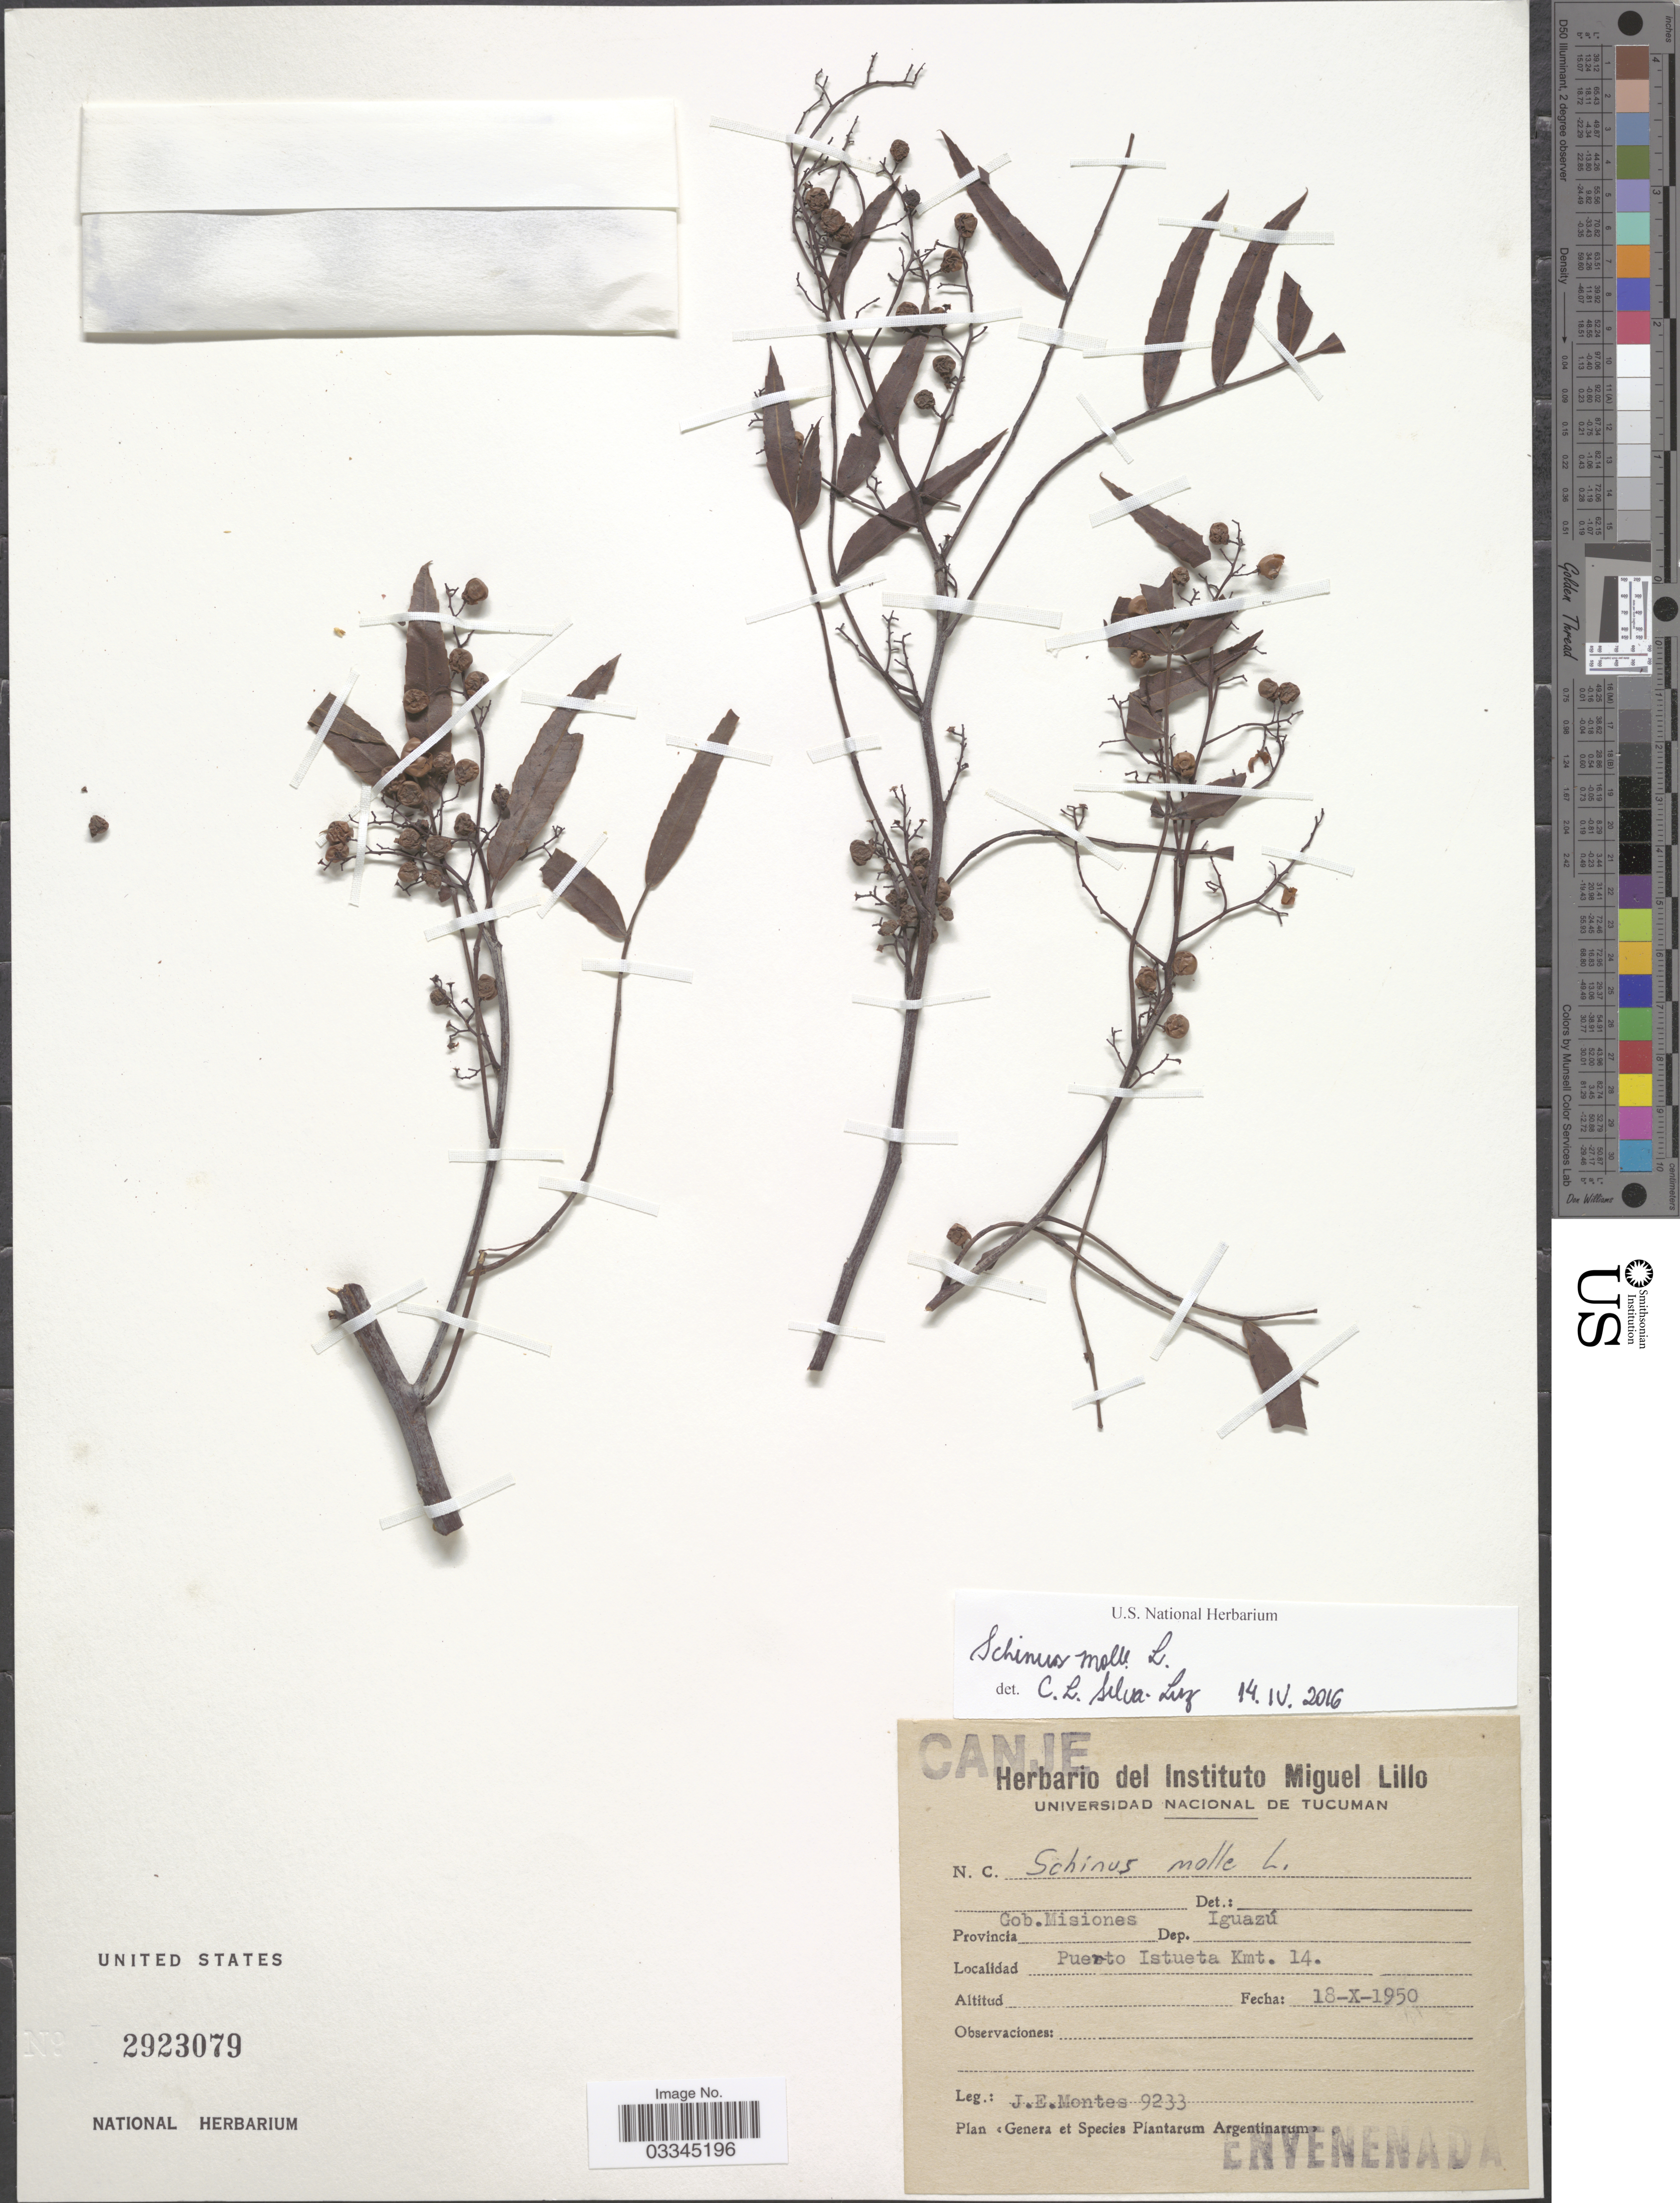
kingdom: Plantae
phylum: Tracheophyta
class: Magnoliopsida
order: Sapindales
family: Anacardiaceae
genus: Schinus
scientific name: Schinus molle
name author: L.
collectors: J. E. Montes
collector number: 9233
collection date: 1950-10-18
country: Argentina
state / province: Misiones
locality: Gob. Misiones, Dep. Iguazú, Puerto Istueta Kmt. 14.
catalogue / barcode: US 2923079